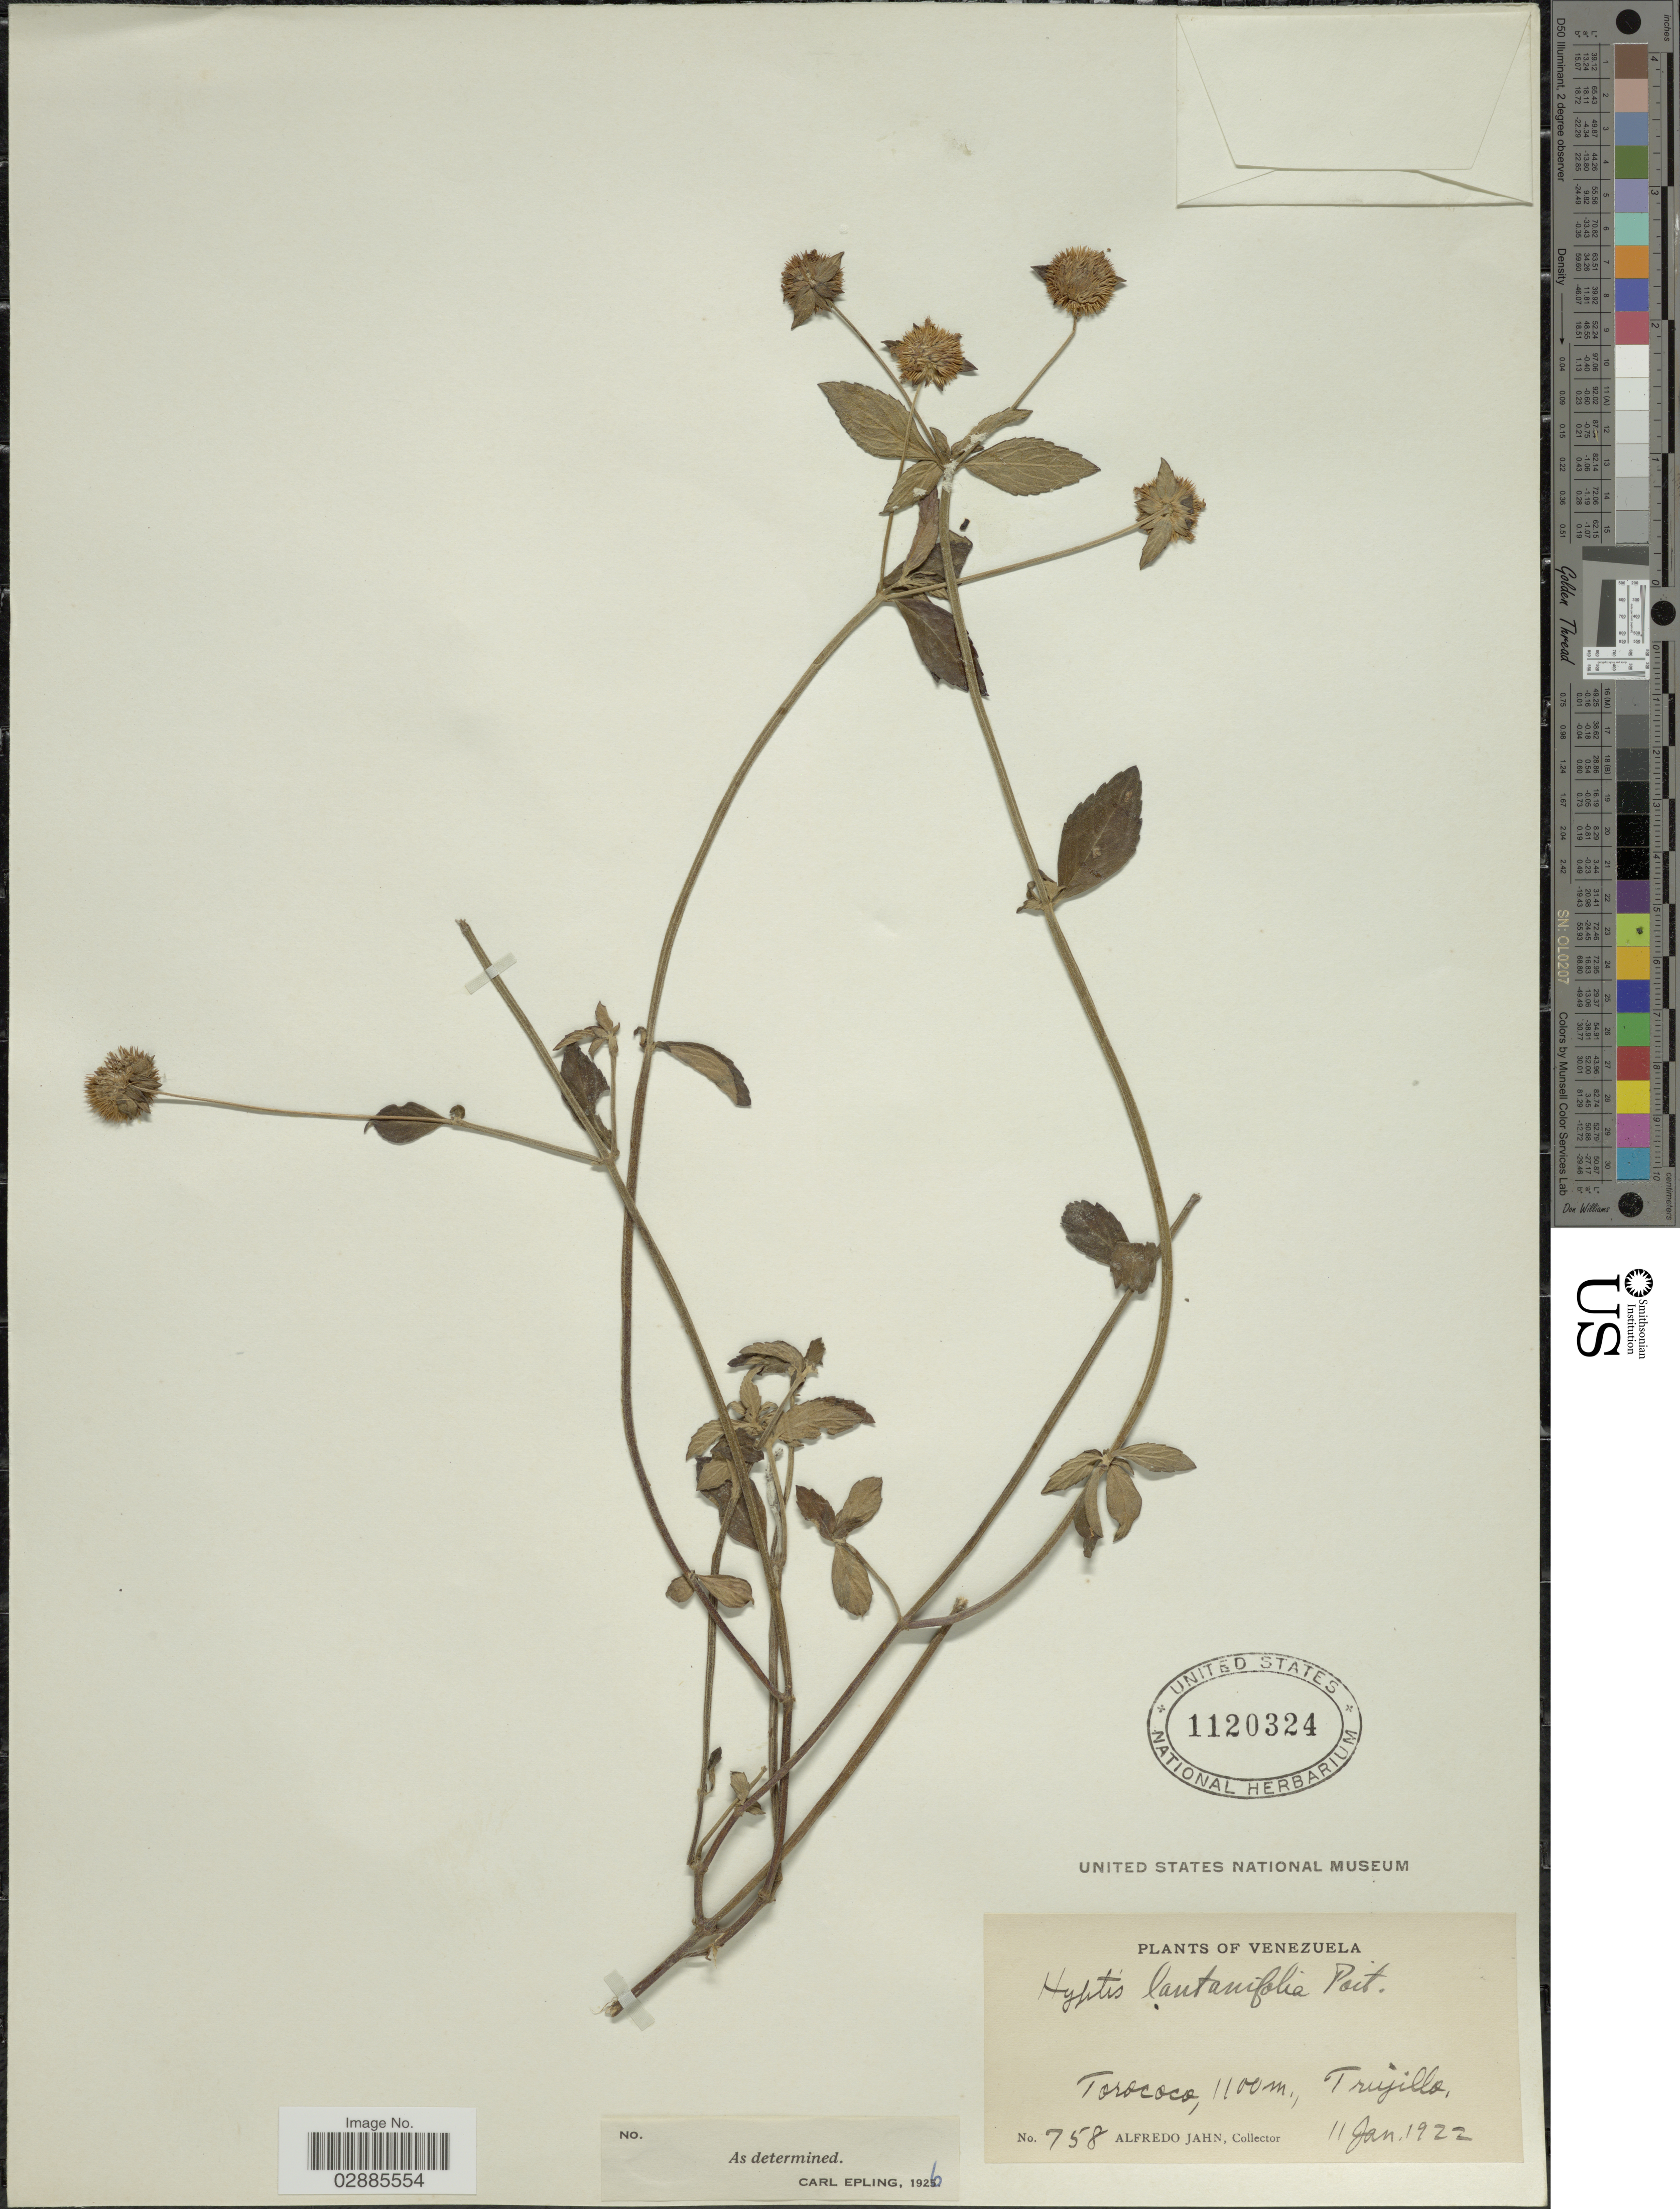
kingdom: Plantae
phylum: Tracheophyta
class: Magnoliopsida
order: Lamiales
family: Lamiaceae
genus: Hyptis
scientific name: Hyptis lantanifolia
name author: Poit.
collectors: A. Jahn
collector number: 758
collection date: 1922-01-11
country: Venezuela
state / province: Trujillo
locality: Torococo.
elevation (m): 1100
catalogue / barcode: US 1120324